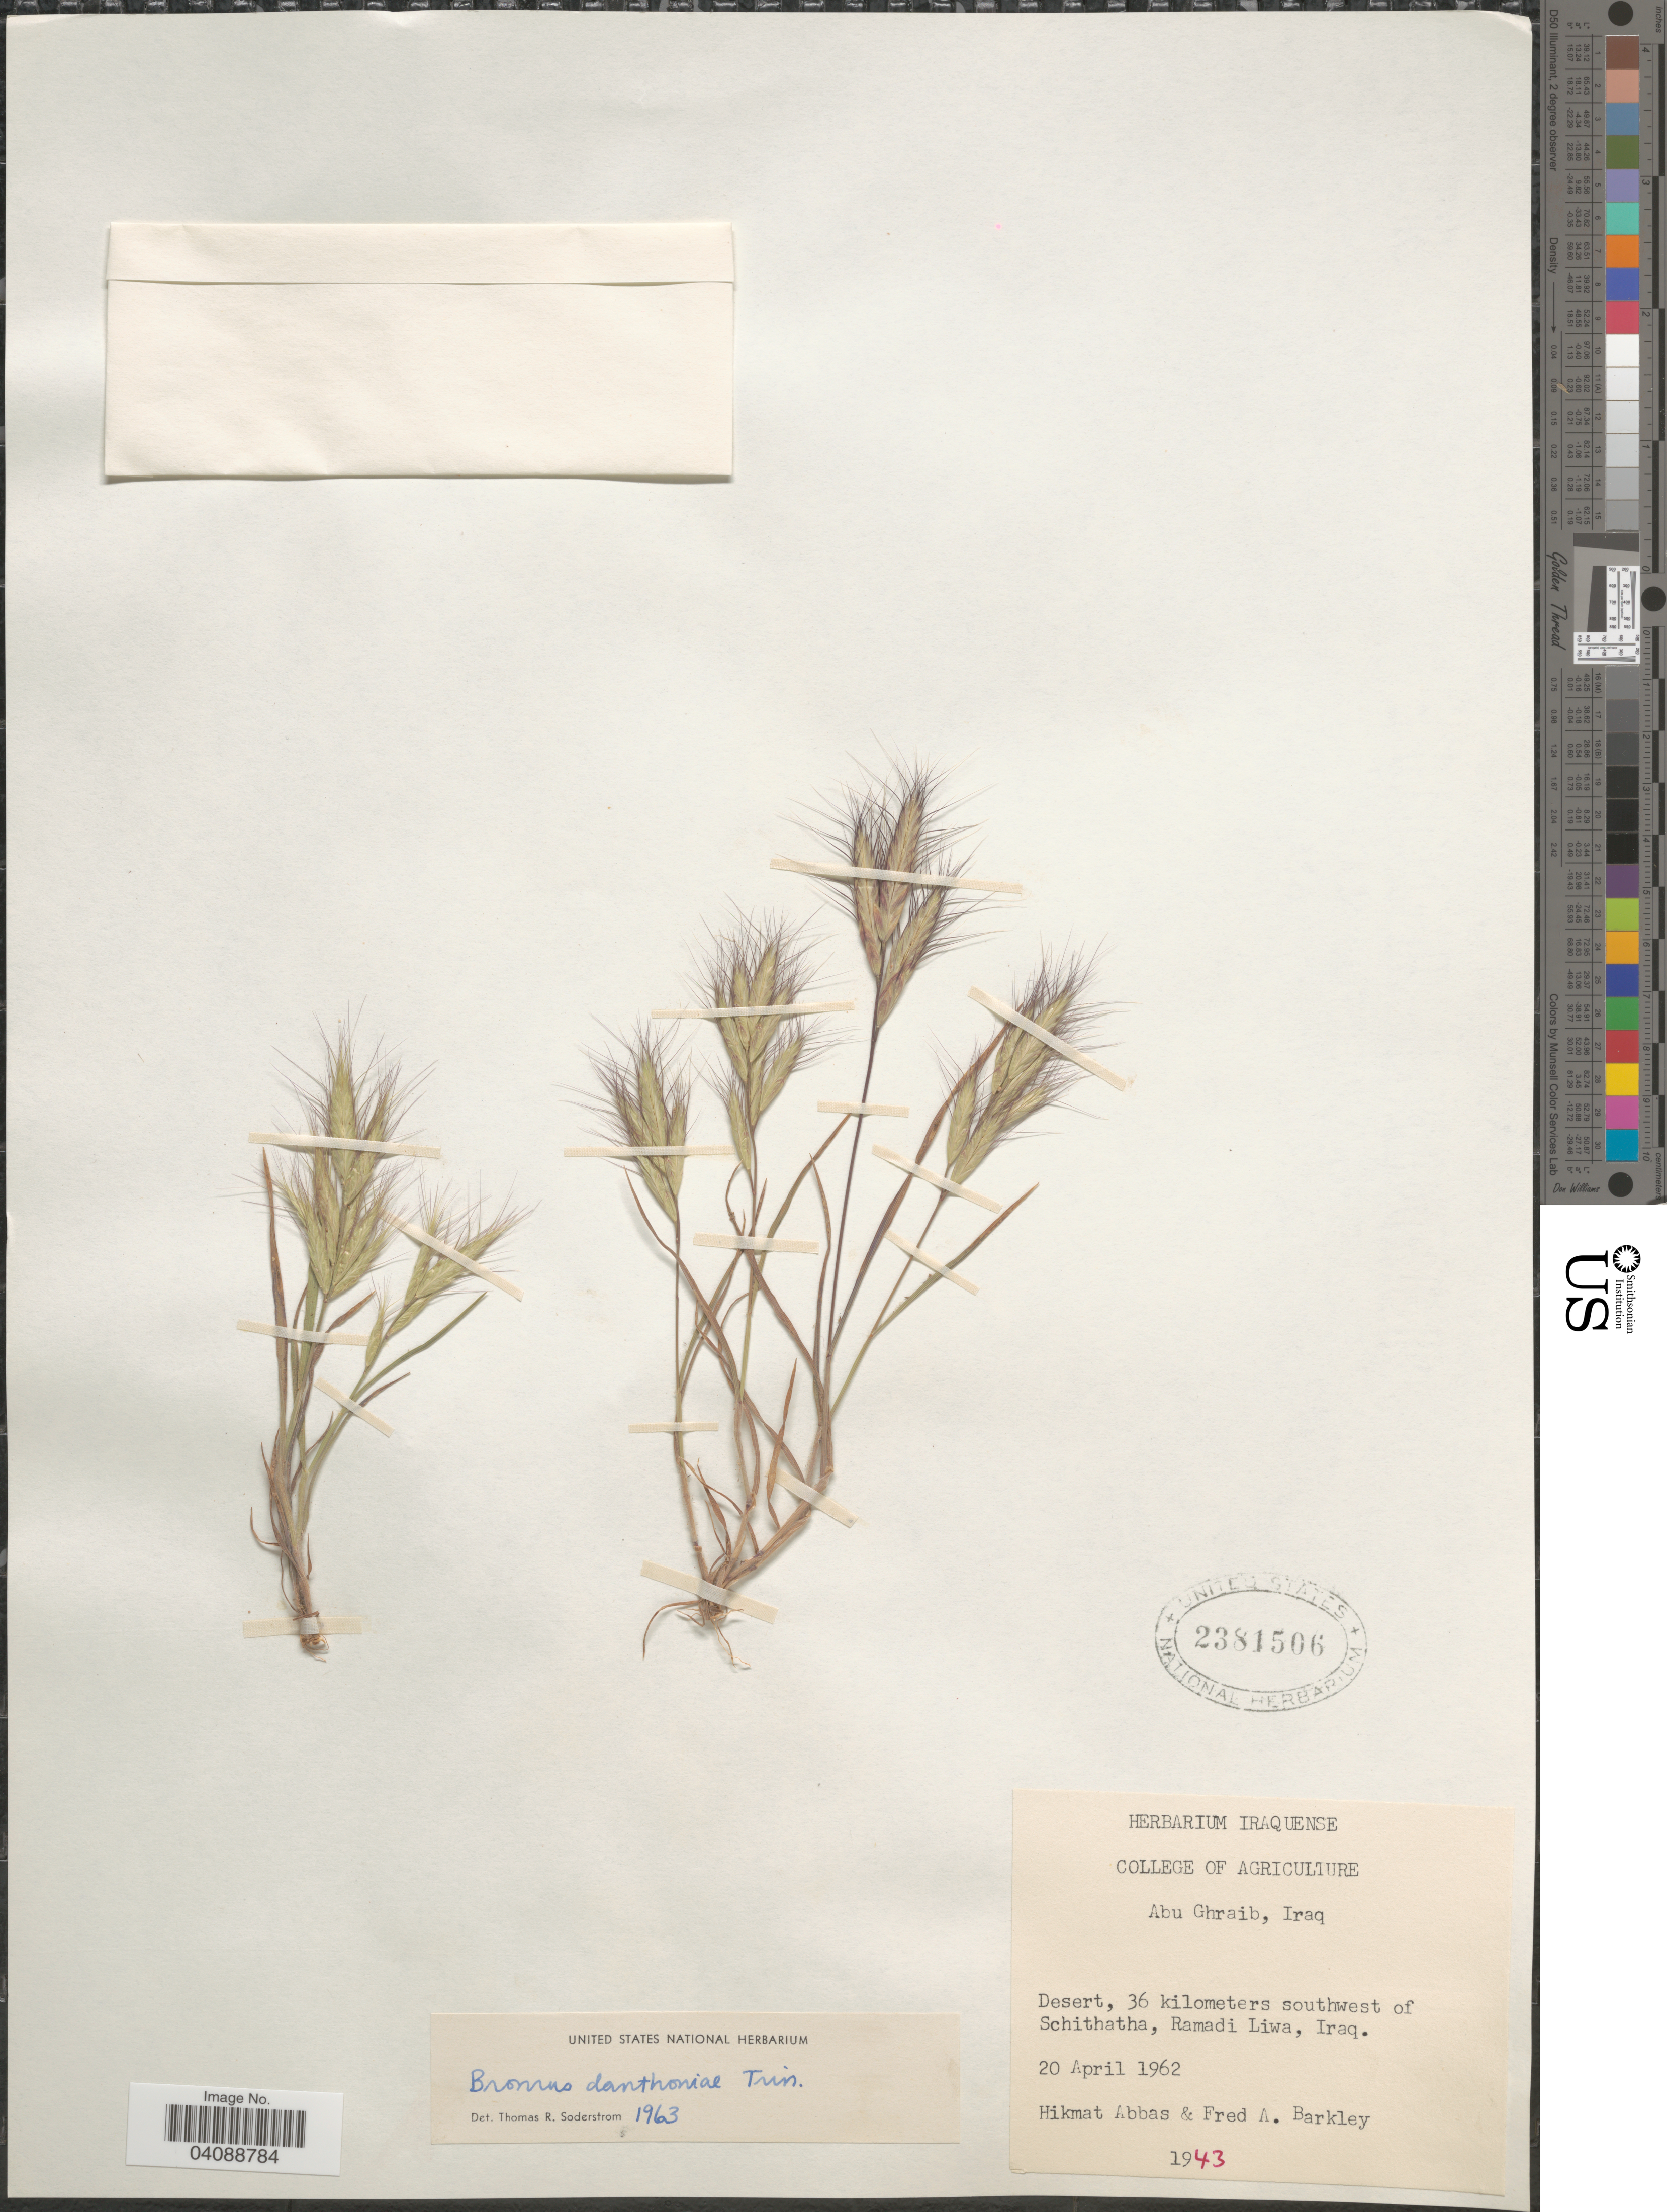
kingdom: Plantae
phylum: Tracheophyta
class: Liliopsida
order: Poales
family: Poaceae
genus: Bromus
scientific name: Bromus danthoniae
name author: Trin. ex C.A. Mey.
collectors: H. Abbas & F. A. Barkley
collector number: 1943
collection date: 1962-04-20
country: Iraq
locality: Desert, 36 kilometers southwest of Schithatha, Ramadi Liwa.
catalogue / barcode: US 2381506